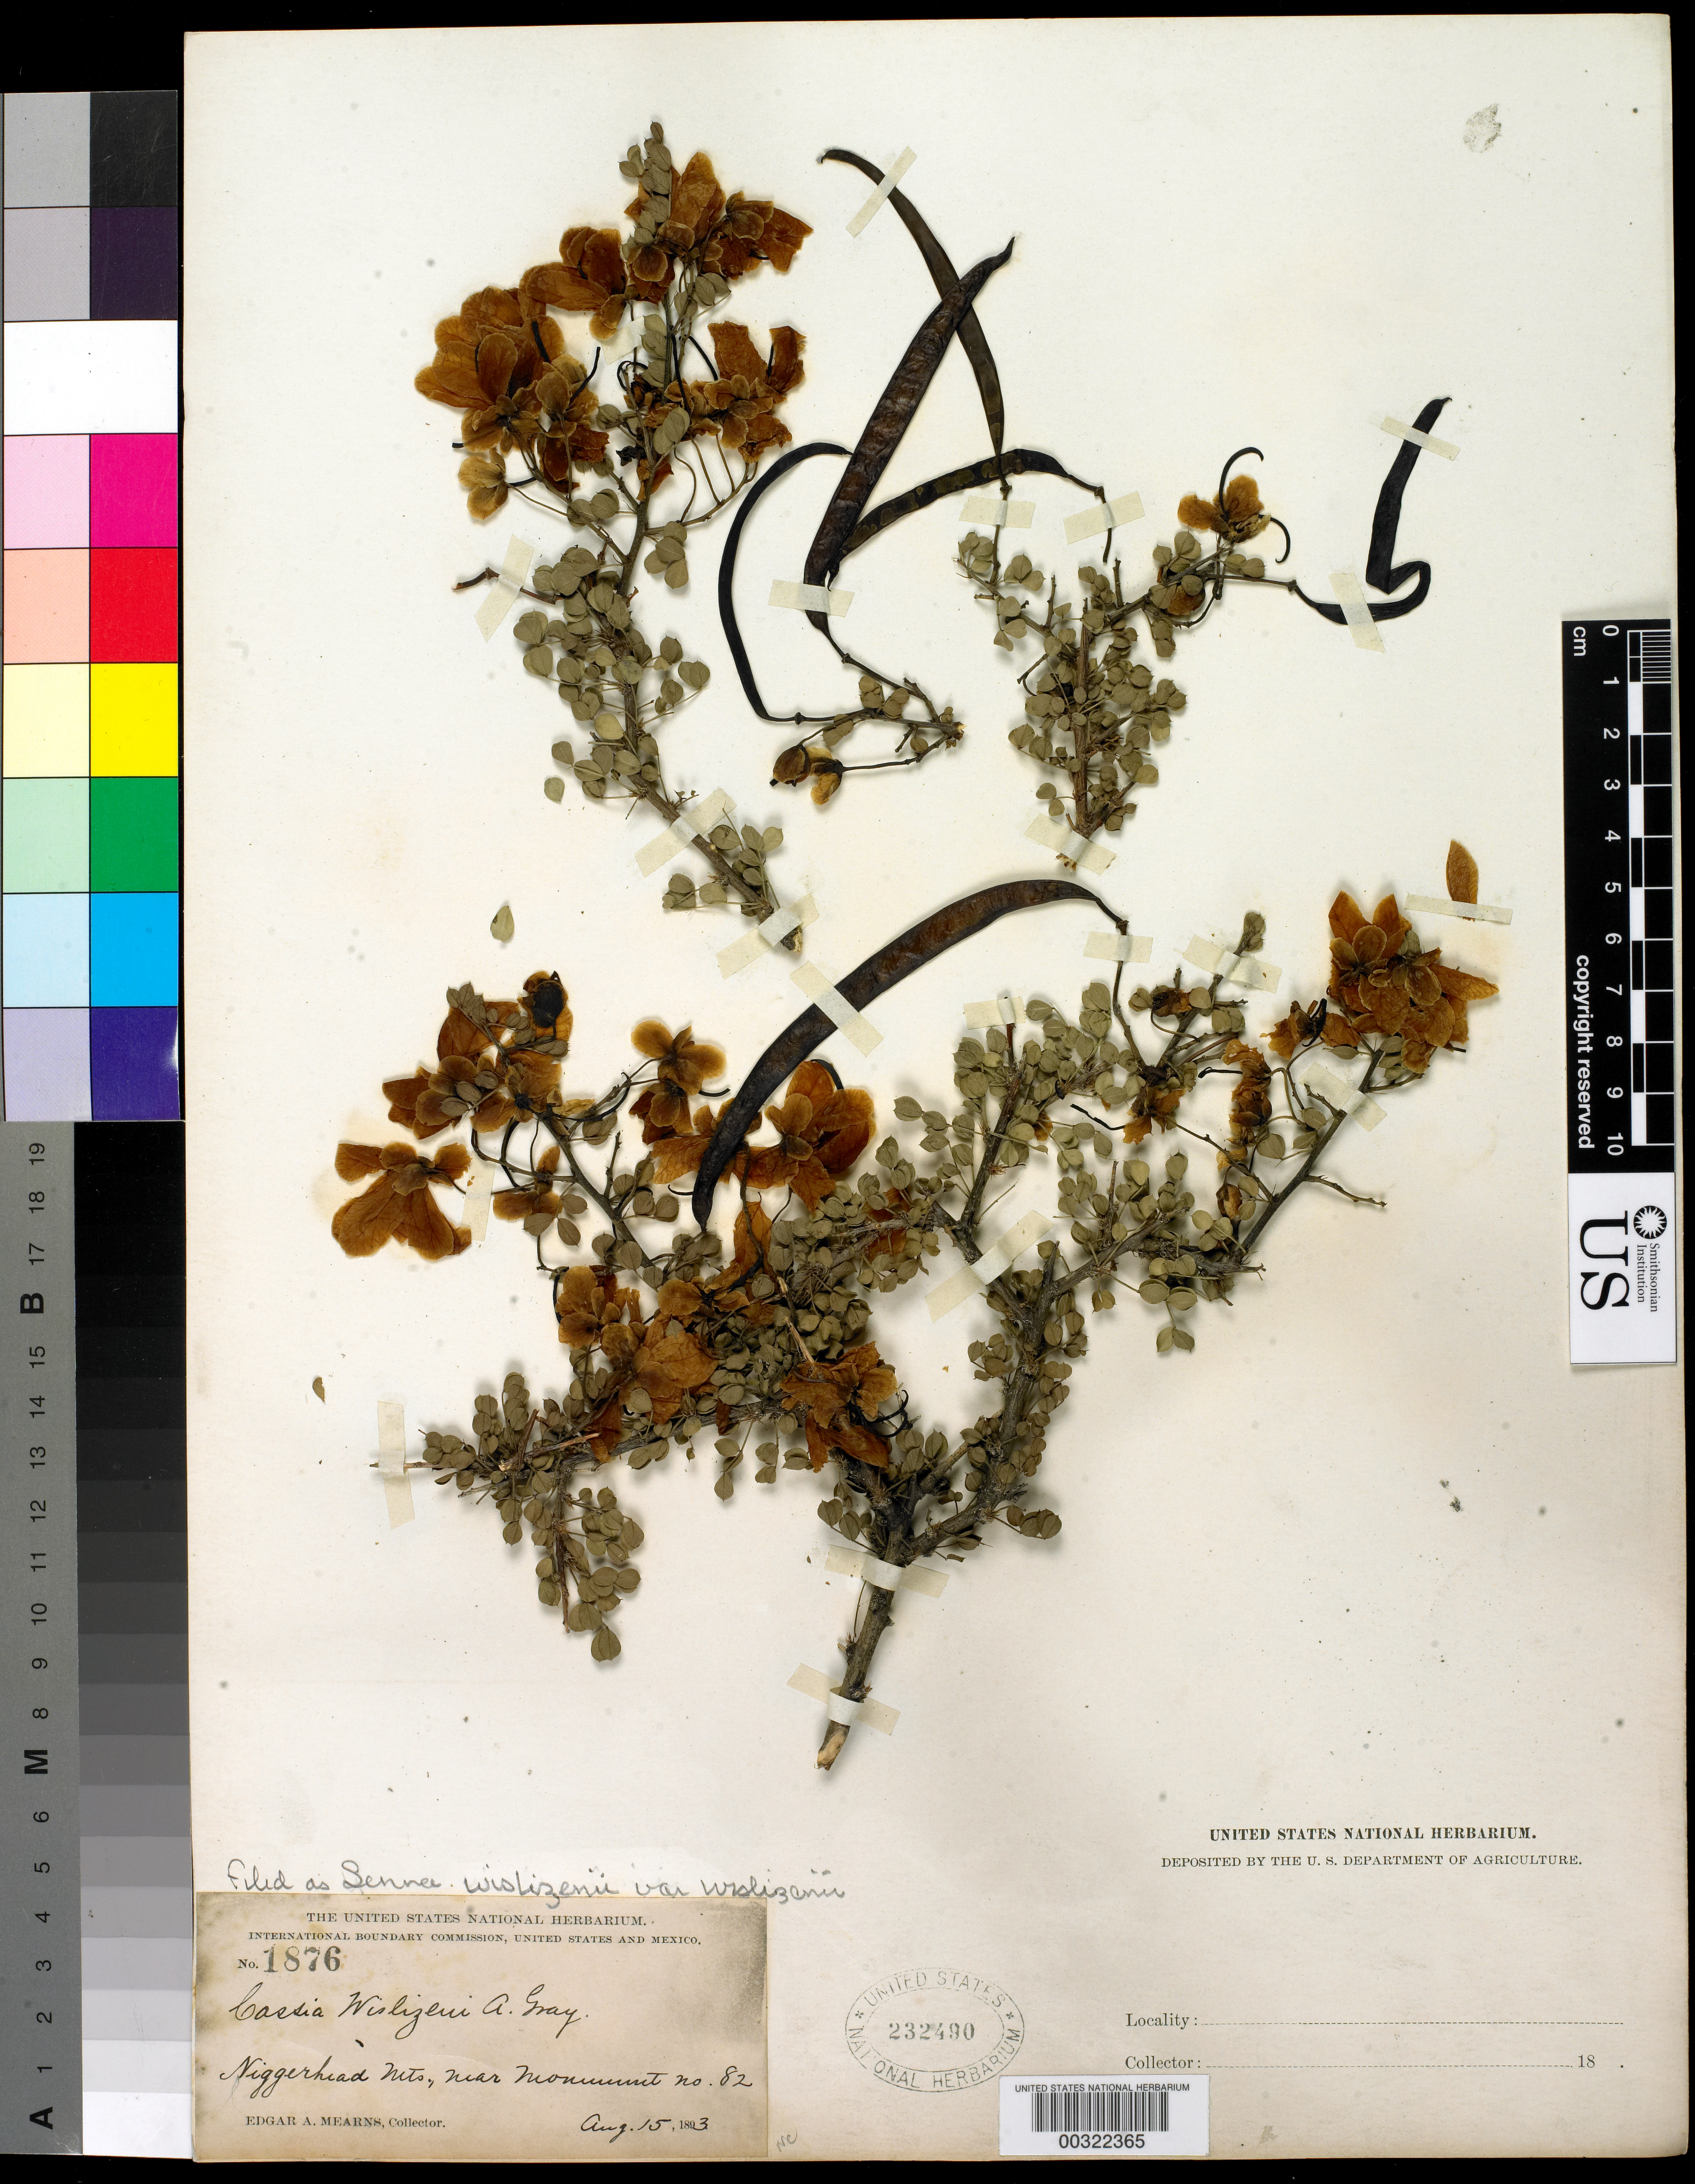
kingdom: Plantae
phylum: Tracheophyta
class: Magnoliopsida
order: Fabales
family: Fabaceae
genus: Senna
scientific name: Senna wislizeni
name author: (A. Gray) H.S. Irwin & Barneby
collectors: E. A. Mearns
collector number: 1876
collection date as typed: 15 Aug 1893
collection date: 1893-08-15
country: United States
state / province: Texas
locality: Niggerhead mts., near monument no. 82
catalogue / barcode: US 232490